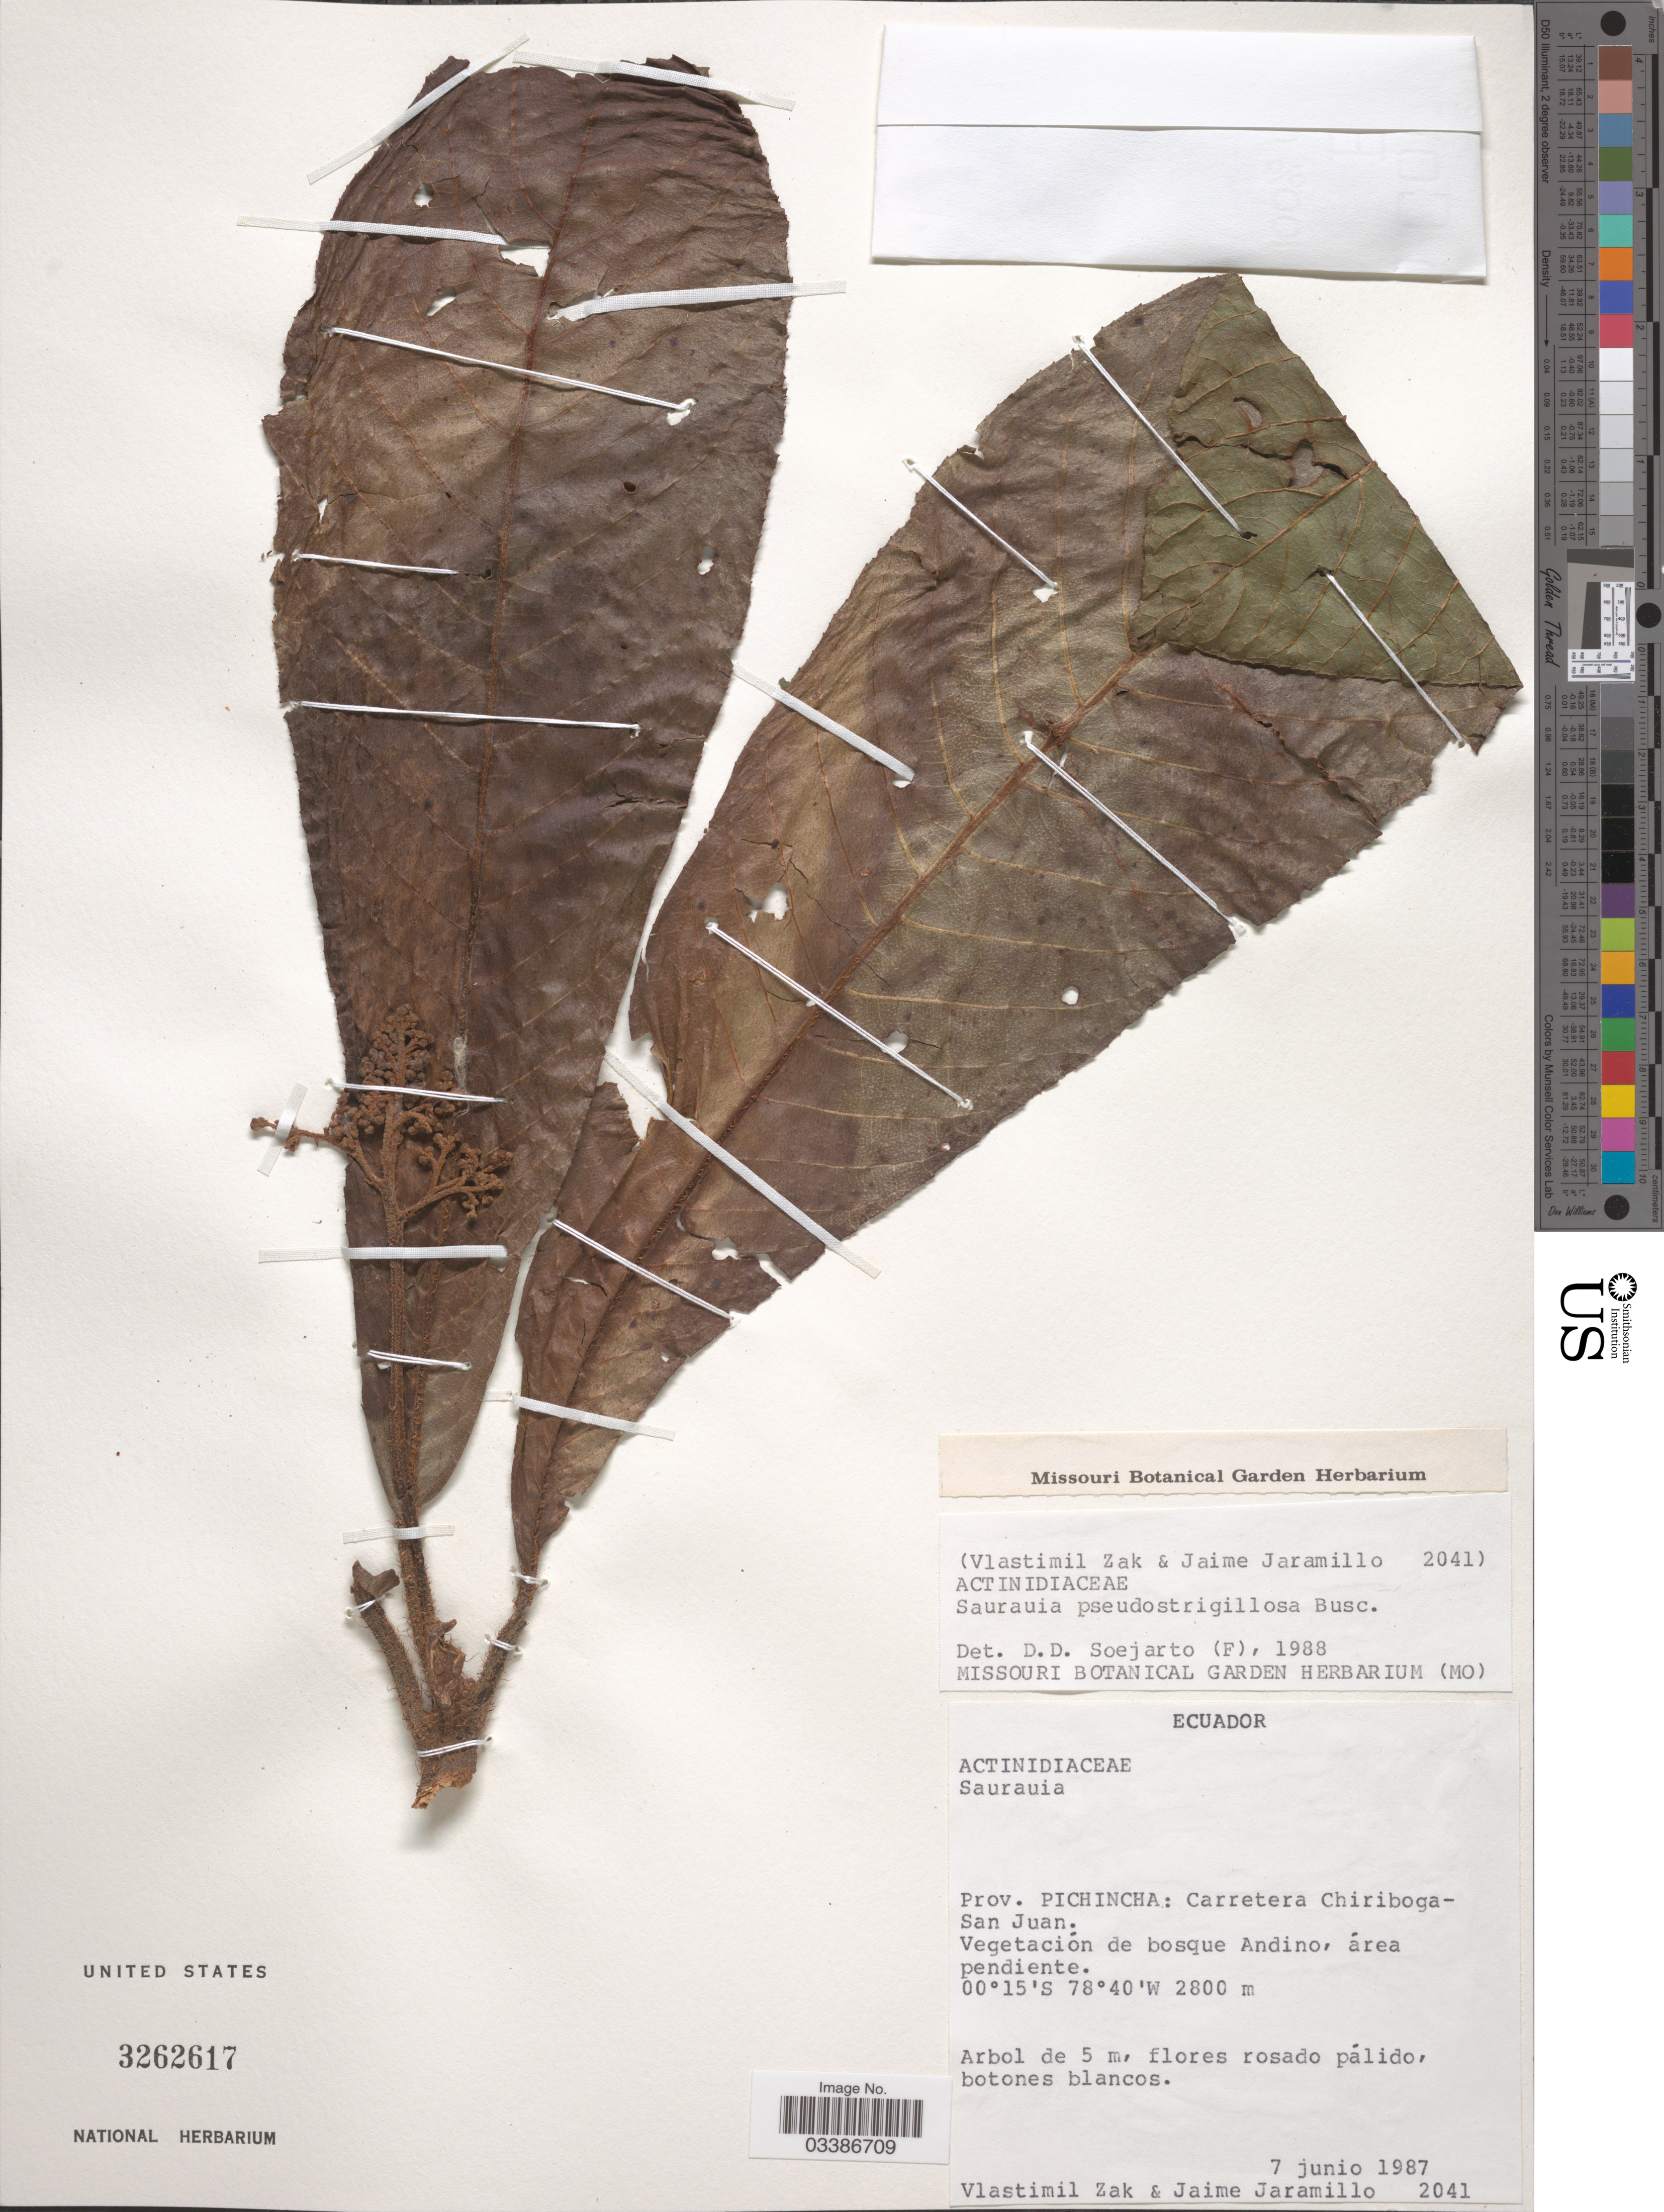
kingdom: Plantae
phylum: Tracheophyta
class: Magnoliopsida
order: Ericales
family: Actinidiaceae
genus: Saurauia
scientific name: Saurauia pseudostrigillosa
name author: Buscal.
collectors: V. Zak & J. Jaramillo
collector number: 2041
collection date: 1987-06-07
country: Ecuador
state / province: Pichincha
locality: Carretera Chiriboga-San Juan. Vegetación de bosque Andino, área pendiente.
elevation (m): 2800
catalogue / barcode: US 3262617